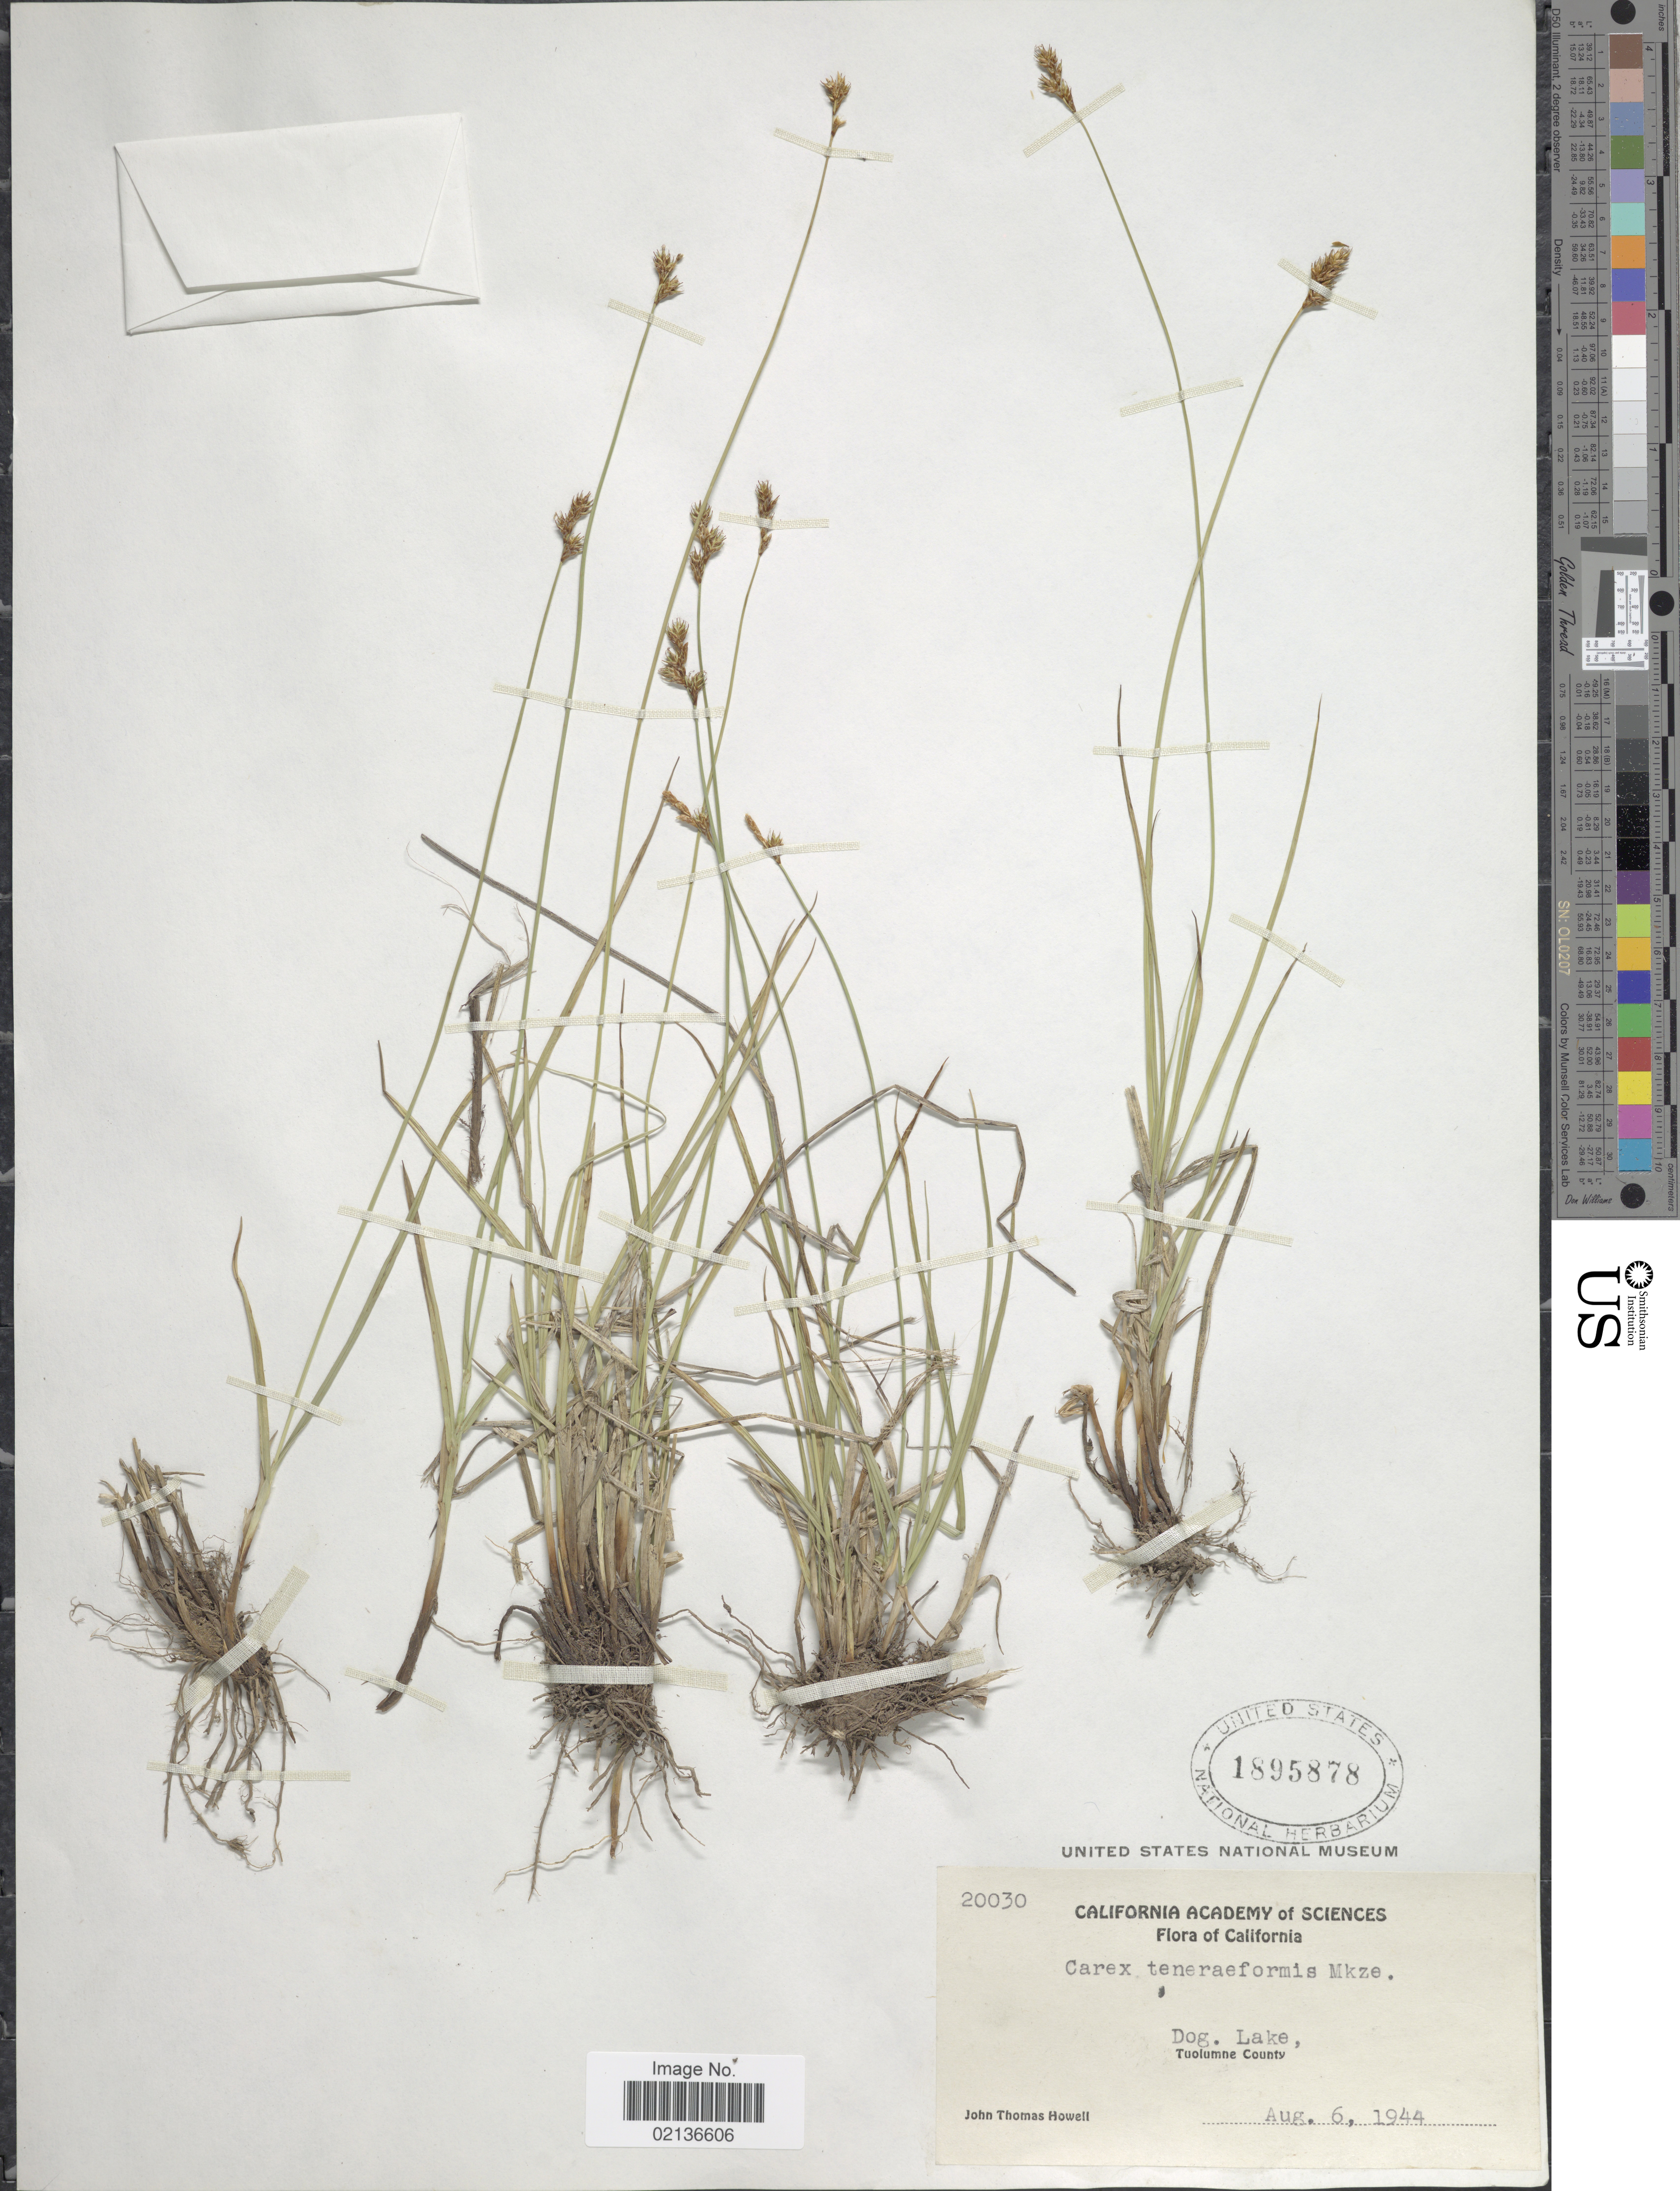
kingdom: Plantae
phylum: Tracheophyta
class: Liliopsida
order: Poales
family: Cyperaceae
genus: Carex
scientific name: Carex subfusca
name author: W. Boott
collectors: J. T. Howell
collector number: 20030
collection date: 1944-08-06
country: United States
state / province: California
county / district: Tuolumne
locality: Dog. Lake, Tuolumne County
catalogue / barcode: US 1895878